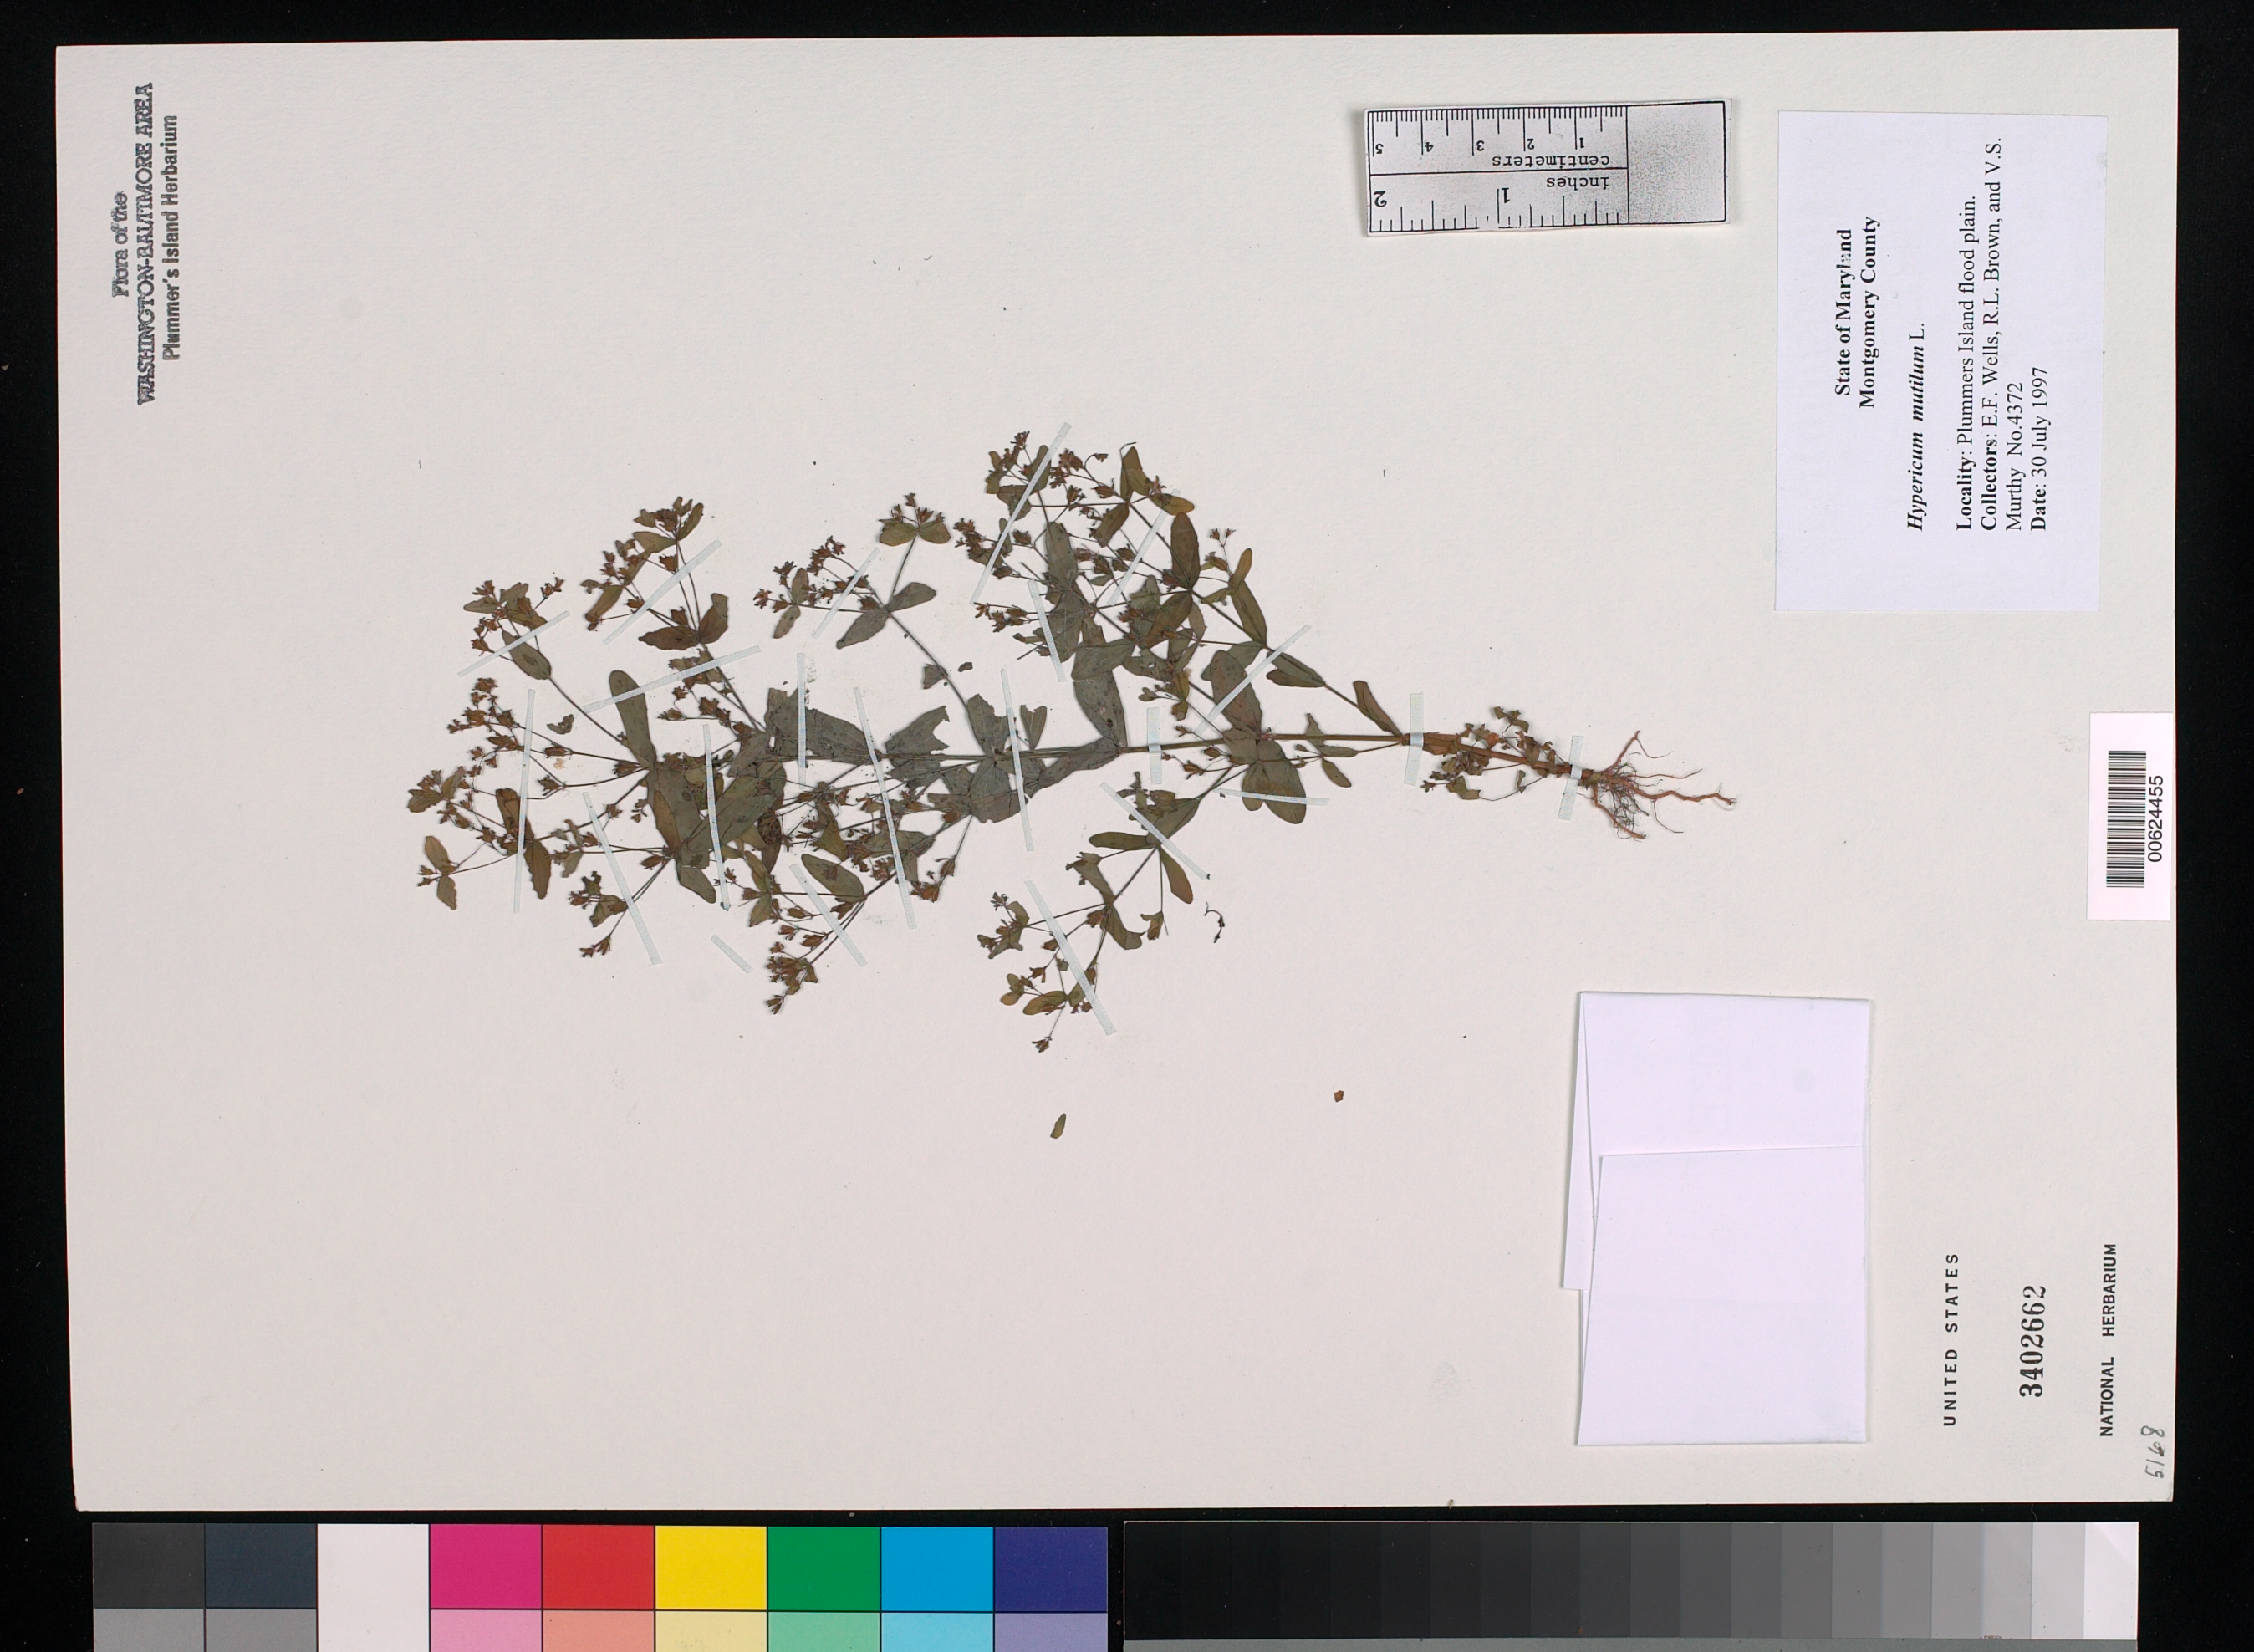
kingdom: Plantae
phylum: Tracheophyta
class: Magnoliopsida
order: Malpighiales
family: Hypericaceae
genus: Hypericum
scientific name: Hypericum mutilum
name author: L.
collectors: E. F. Wells, R. L. Brown & V. S. Murthy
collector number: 4372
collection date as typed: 30 Jul 1997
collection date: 1997-07-30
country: United States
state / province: Maryland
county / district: Montgomery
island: Plummers Island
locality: Flood plain of Plummers Island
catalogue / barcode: US 3402662